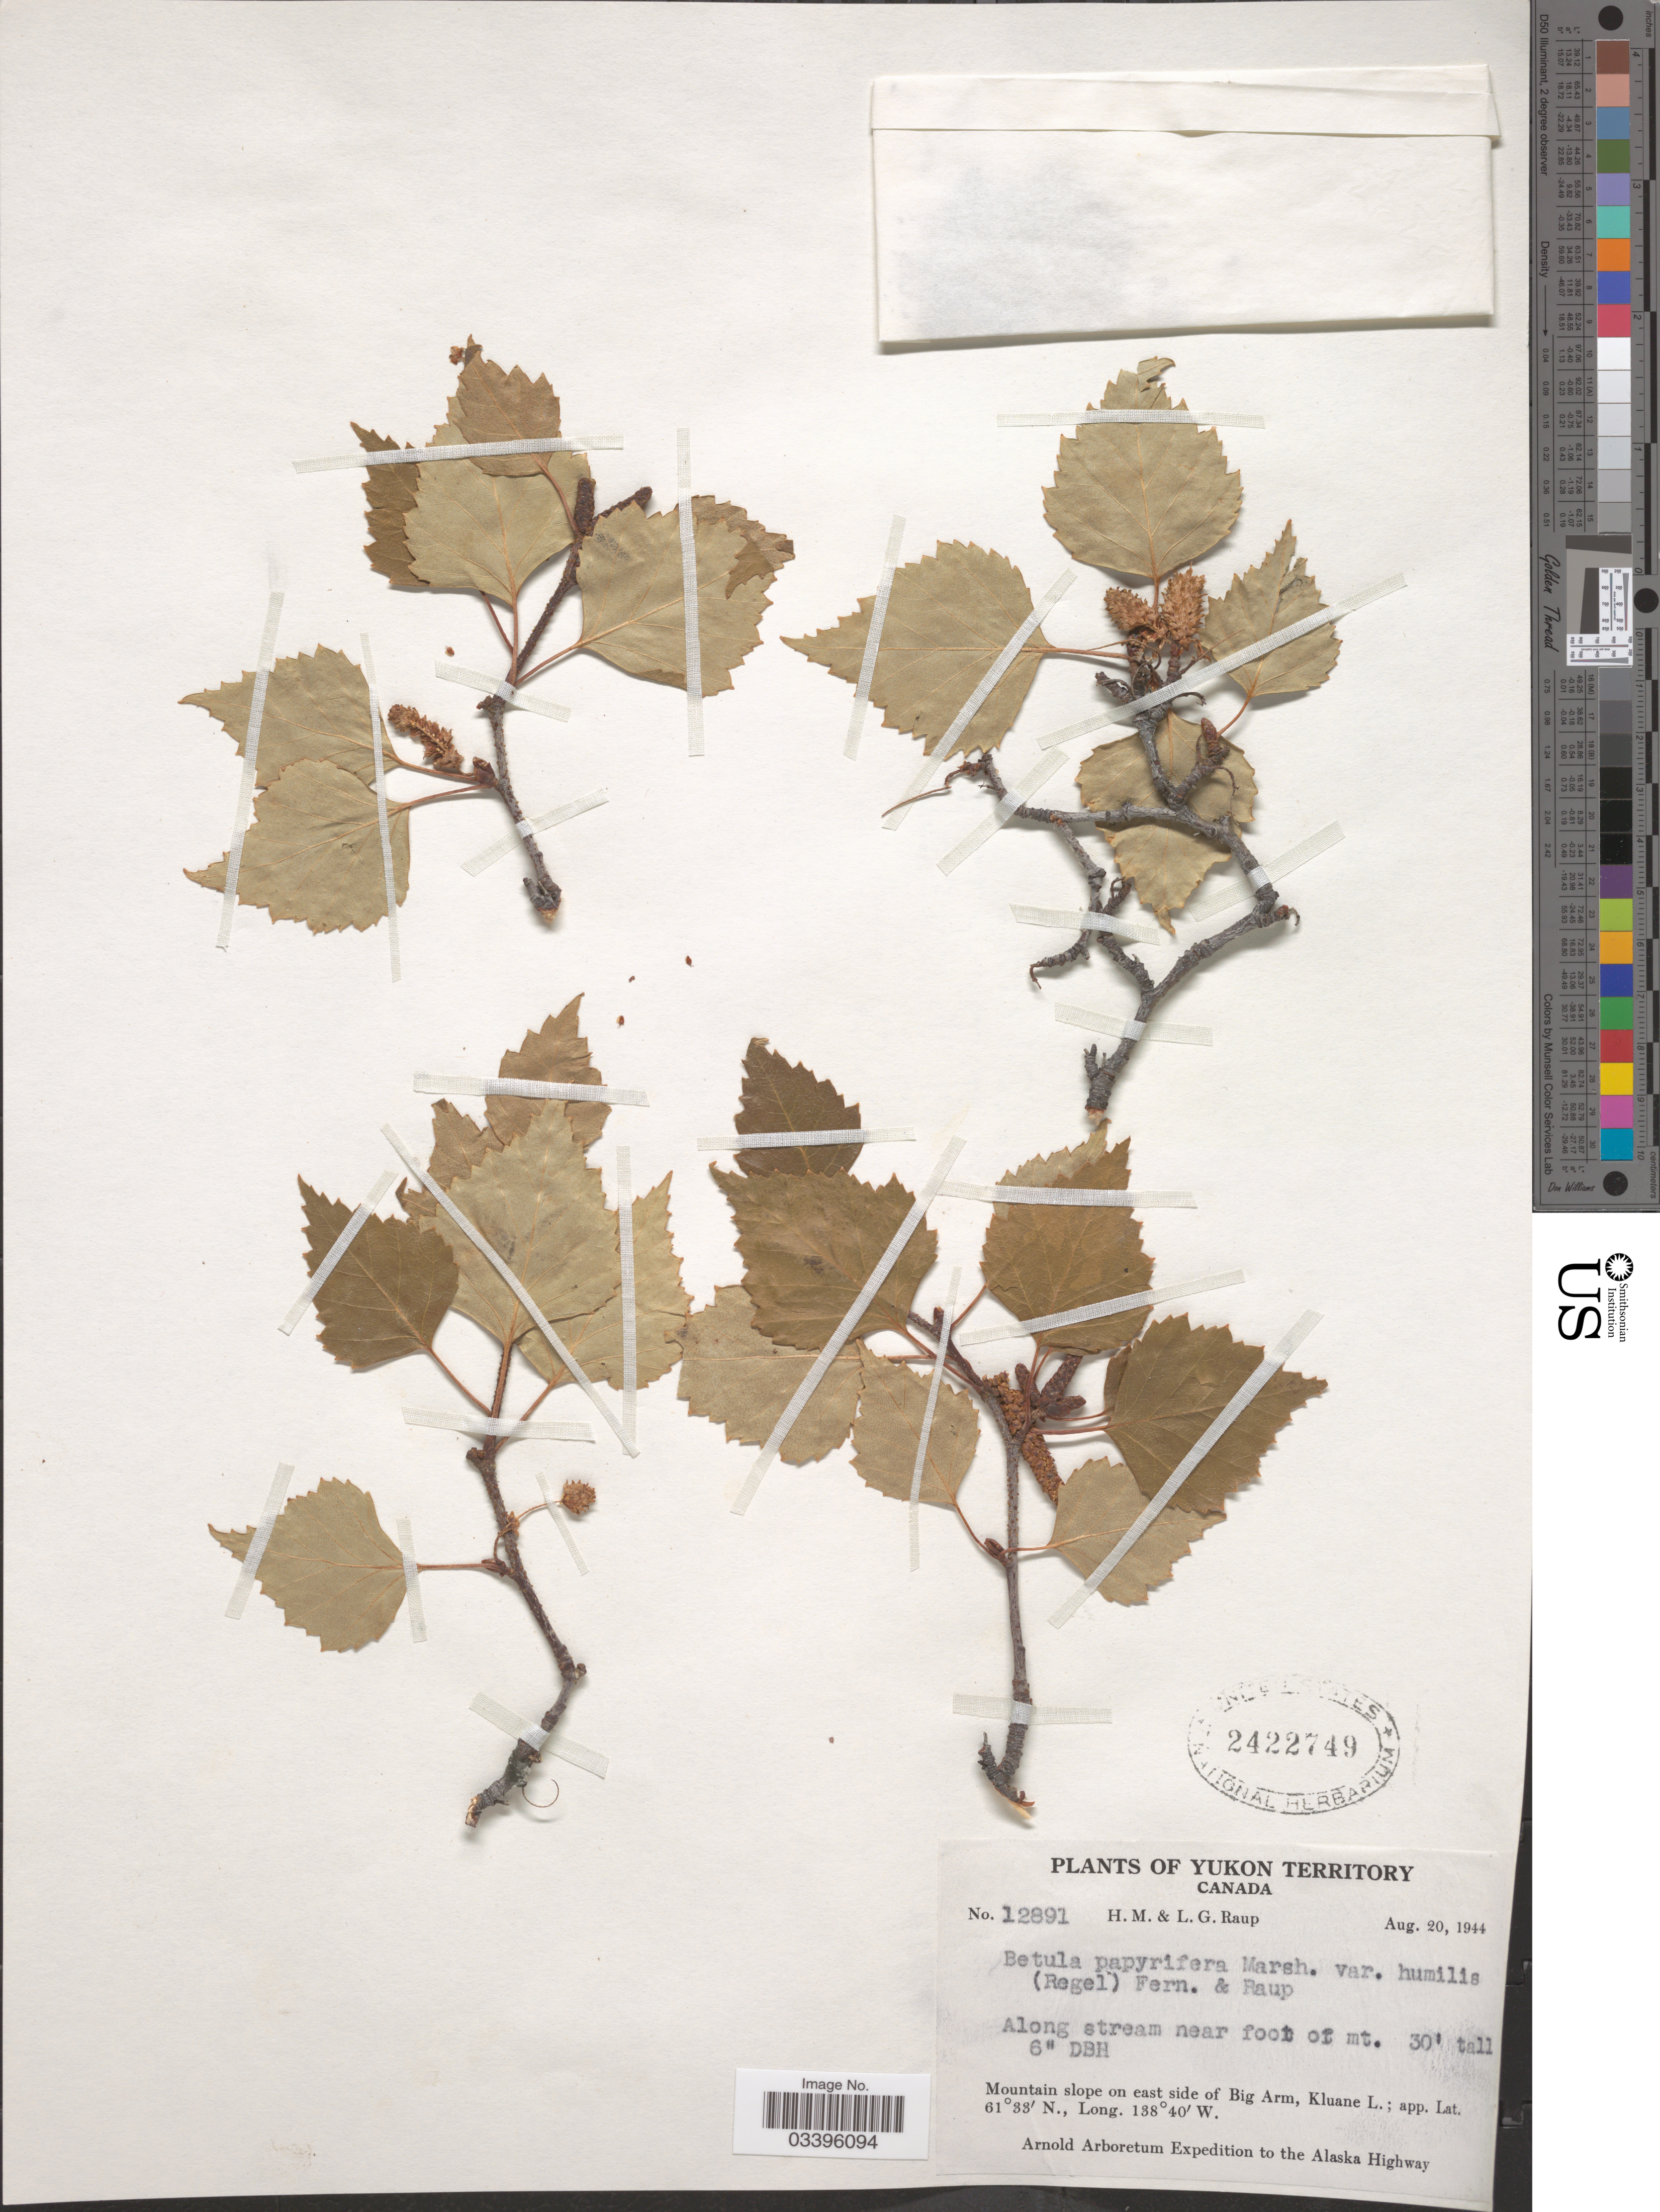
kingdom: Plantae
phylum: Tracheophyta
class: Magnoliopsida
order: Fagales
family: Betulaceae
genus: Betula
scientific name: Betula neoalaskana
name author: Sarg.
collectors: H. Raup & L. Raup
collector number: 12891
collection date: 1944-08-20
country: Canada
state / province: Yukon Territory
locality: Mountain slope on east side of Big Arm, Kluane L. The Alaska Highway.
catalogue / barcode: US 2422749